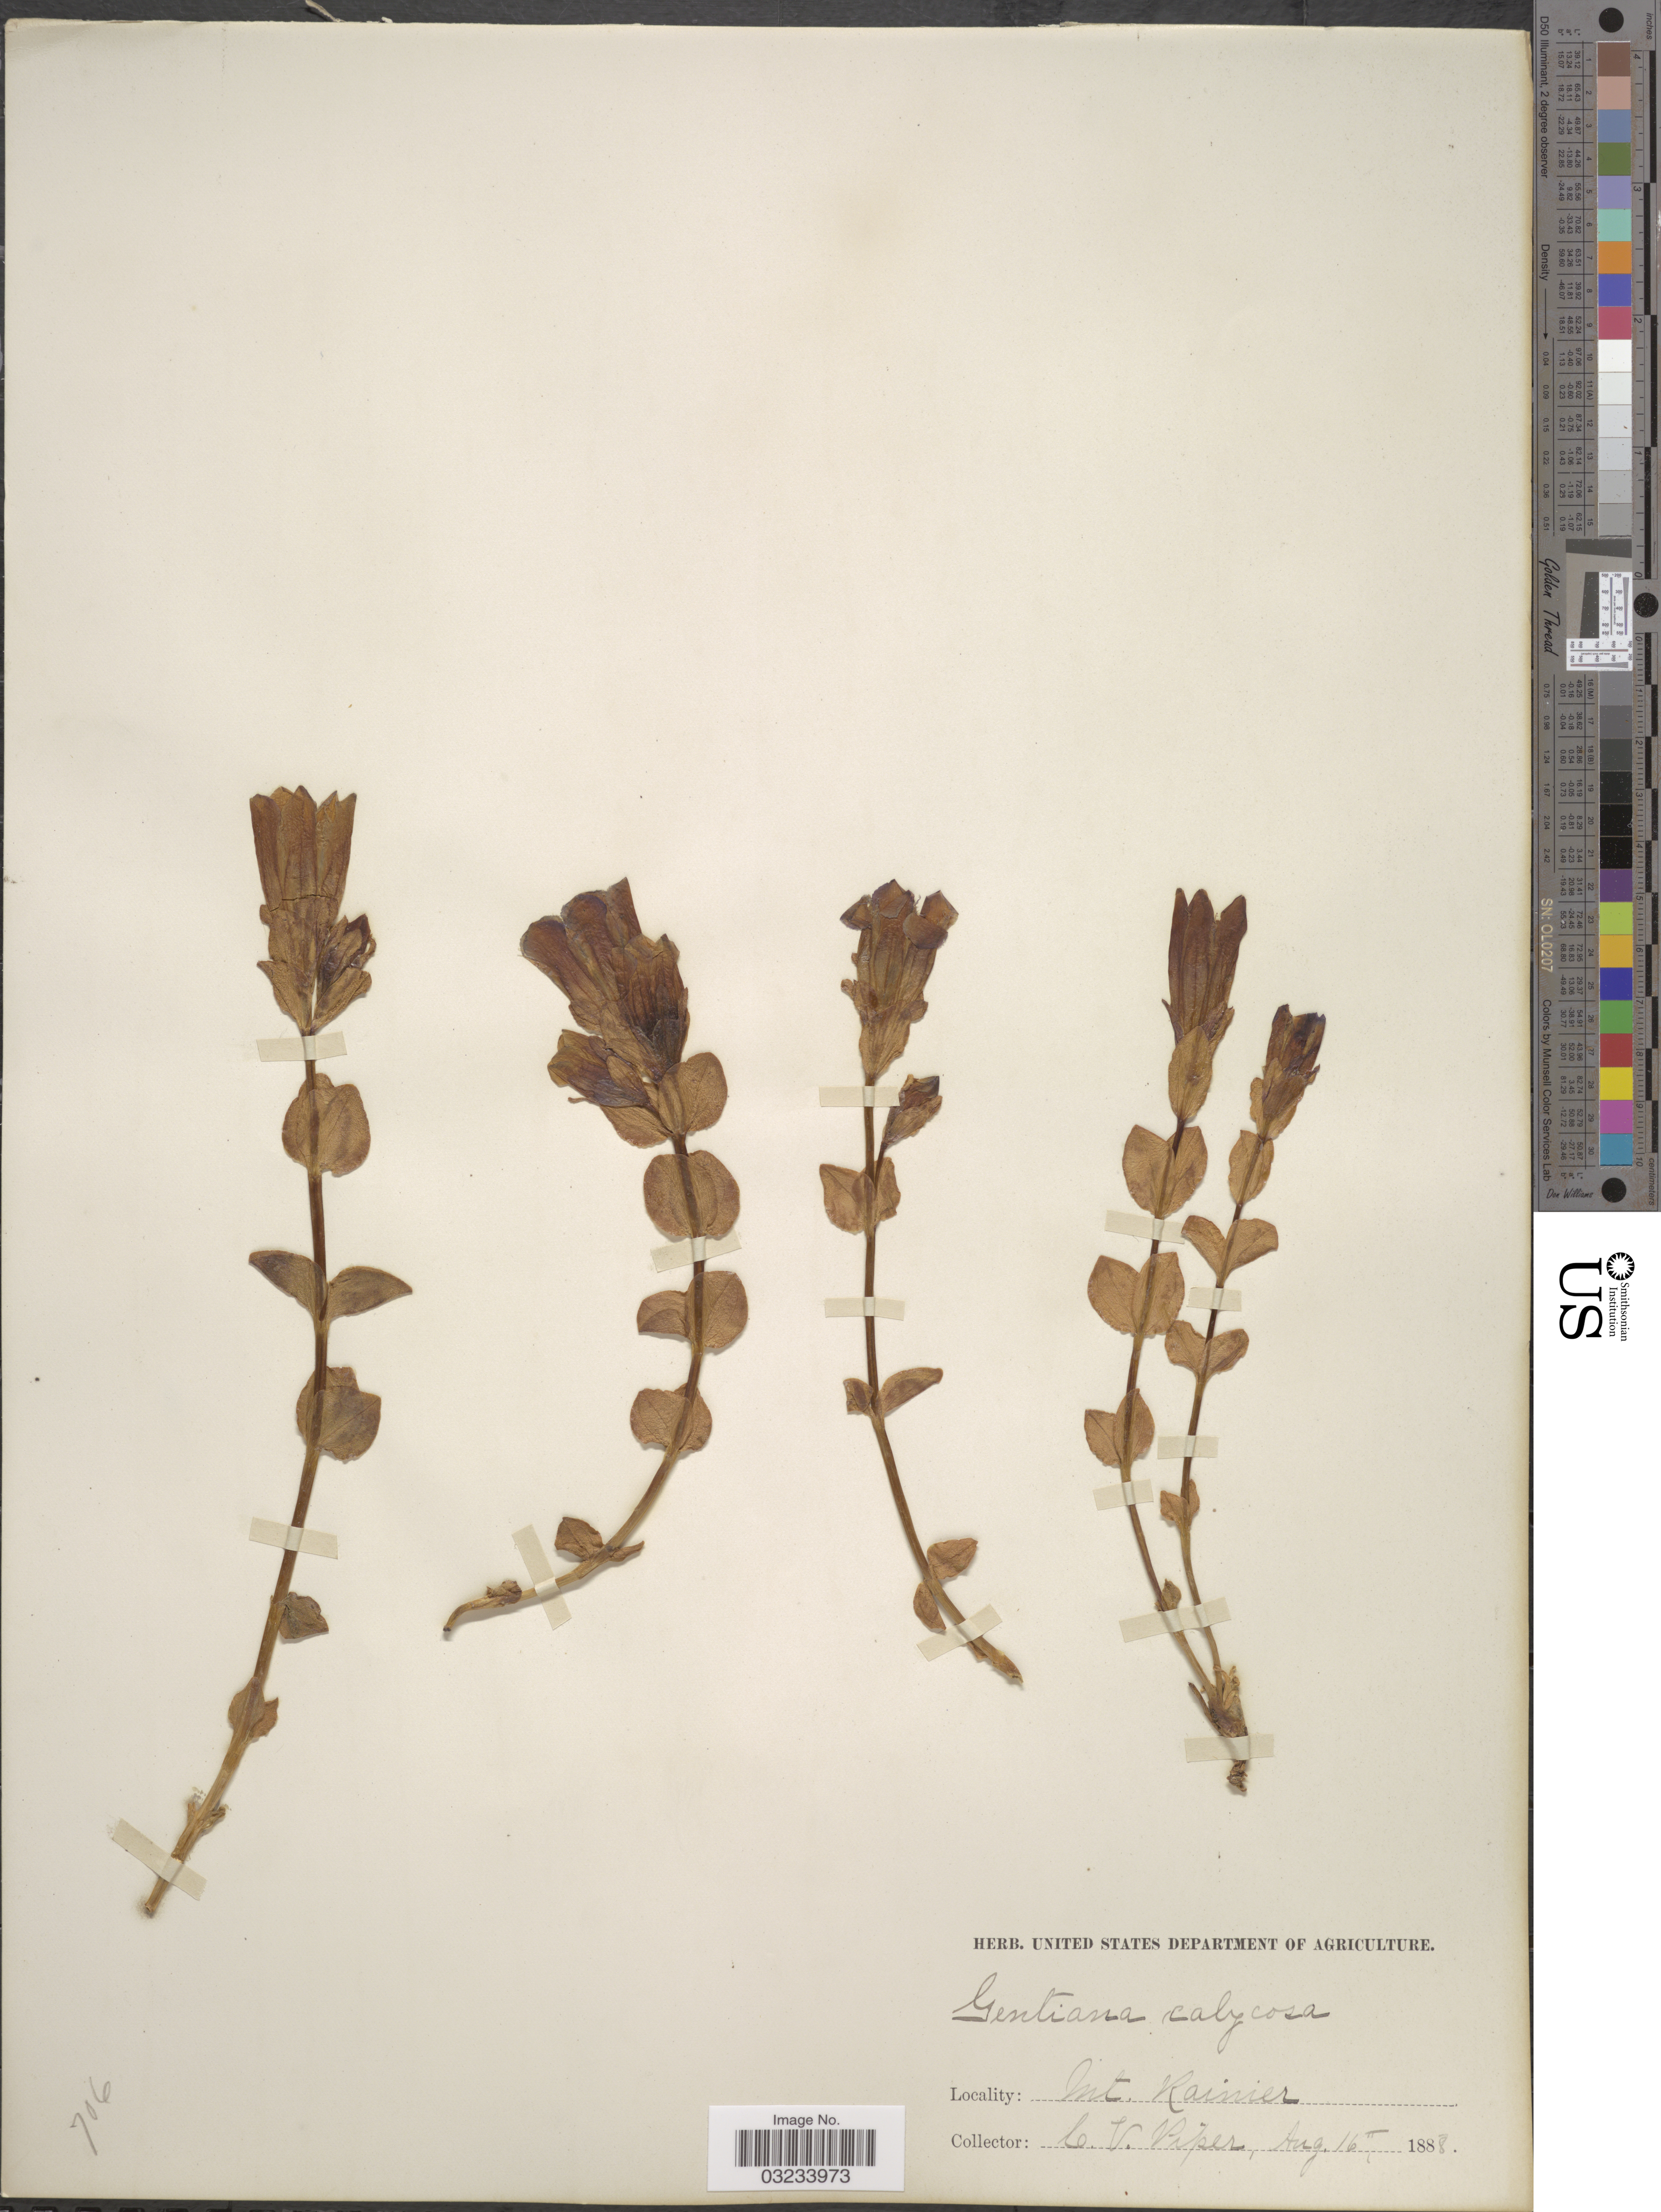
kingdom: Plantae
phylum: Tracheophyta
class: Magnoliopsida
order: Gentianales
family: Gentianaceae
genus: Gentiana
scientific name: Gentiana calycosa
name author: Griseb.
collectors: C. V. Piper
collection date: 1888-08-16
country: United States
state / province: Washington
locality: Mt. Rainier.